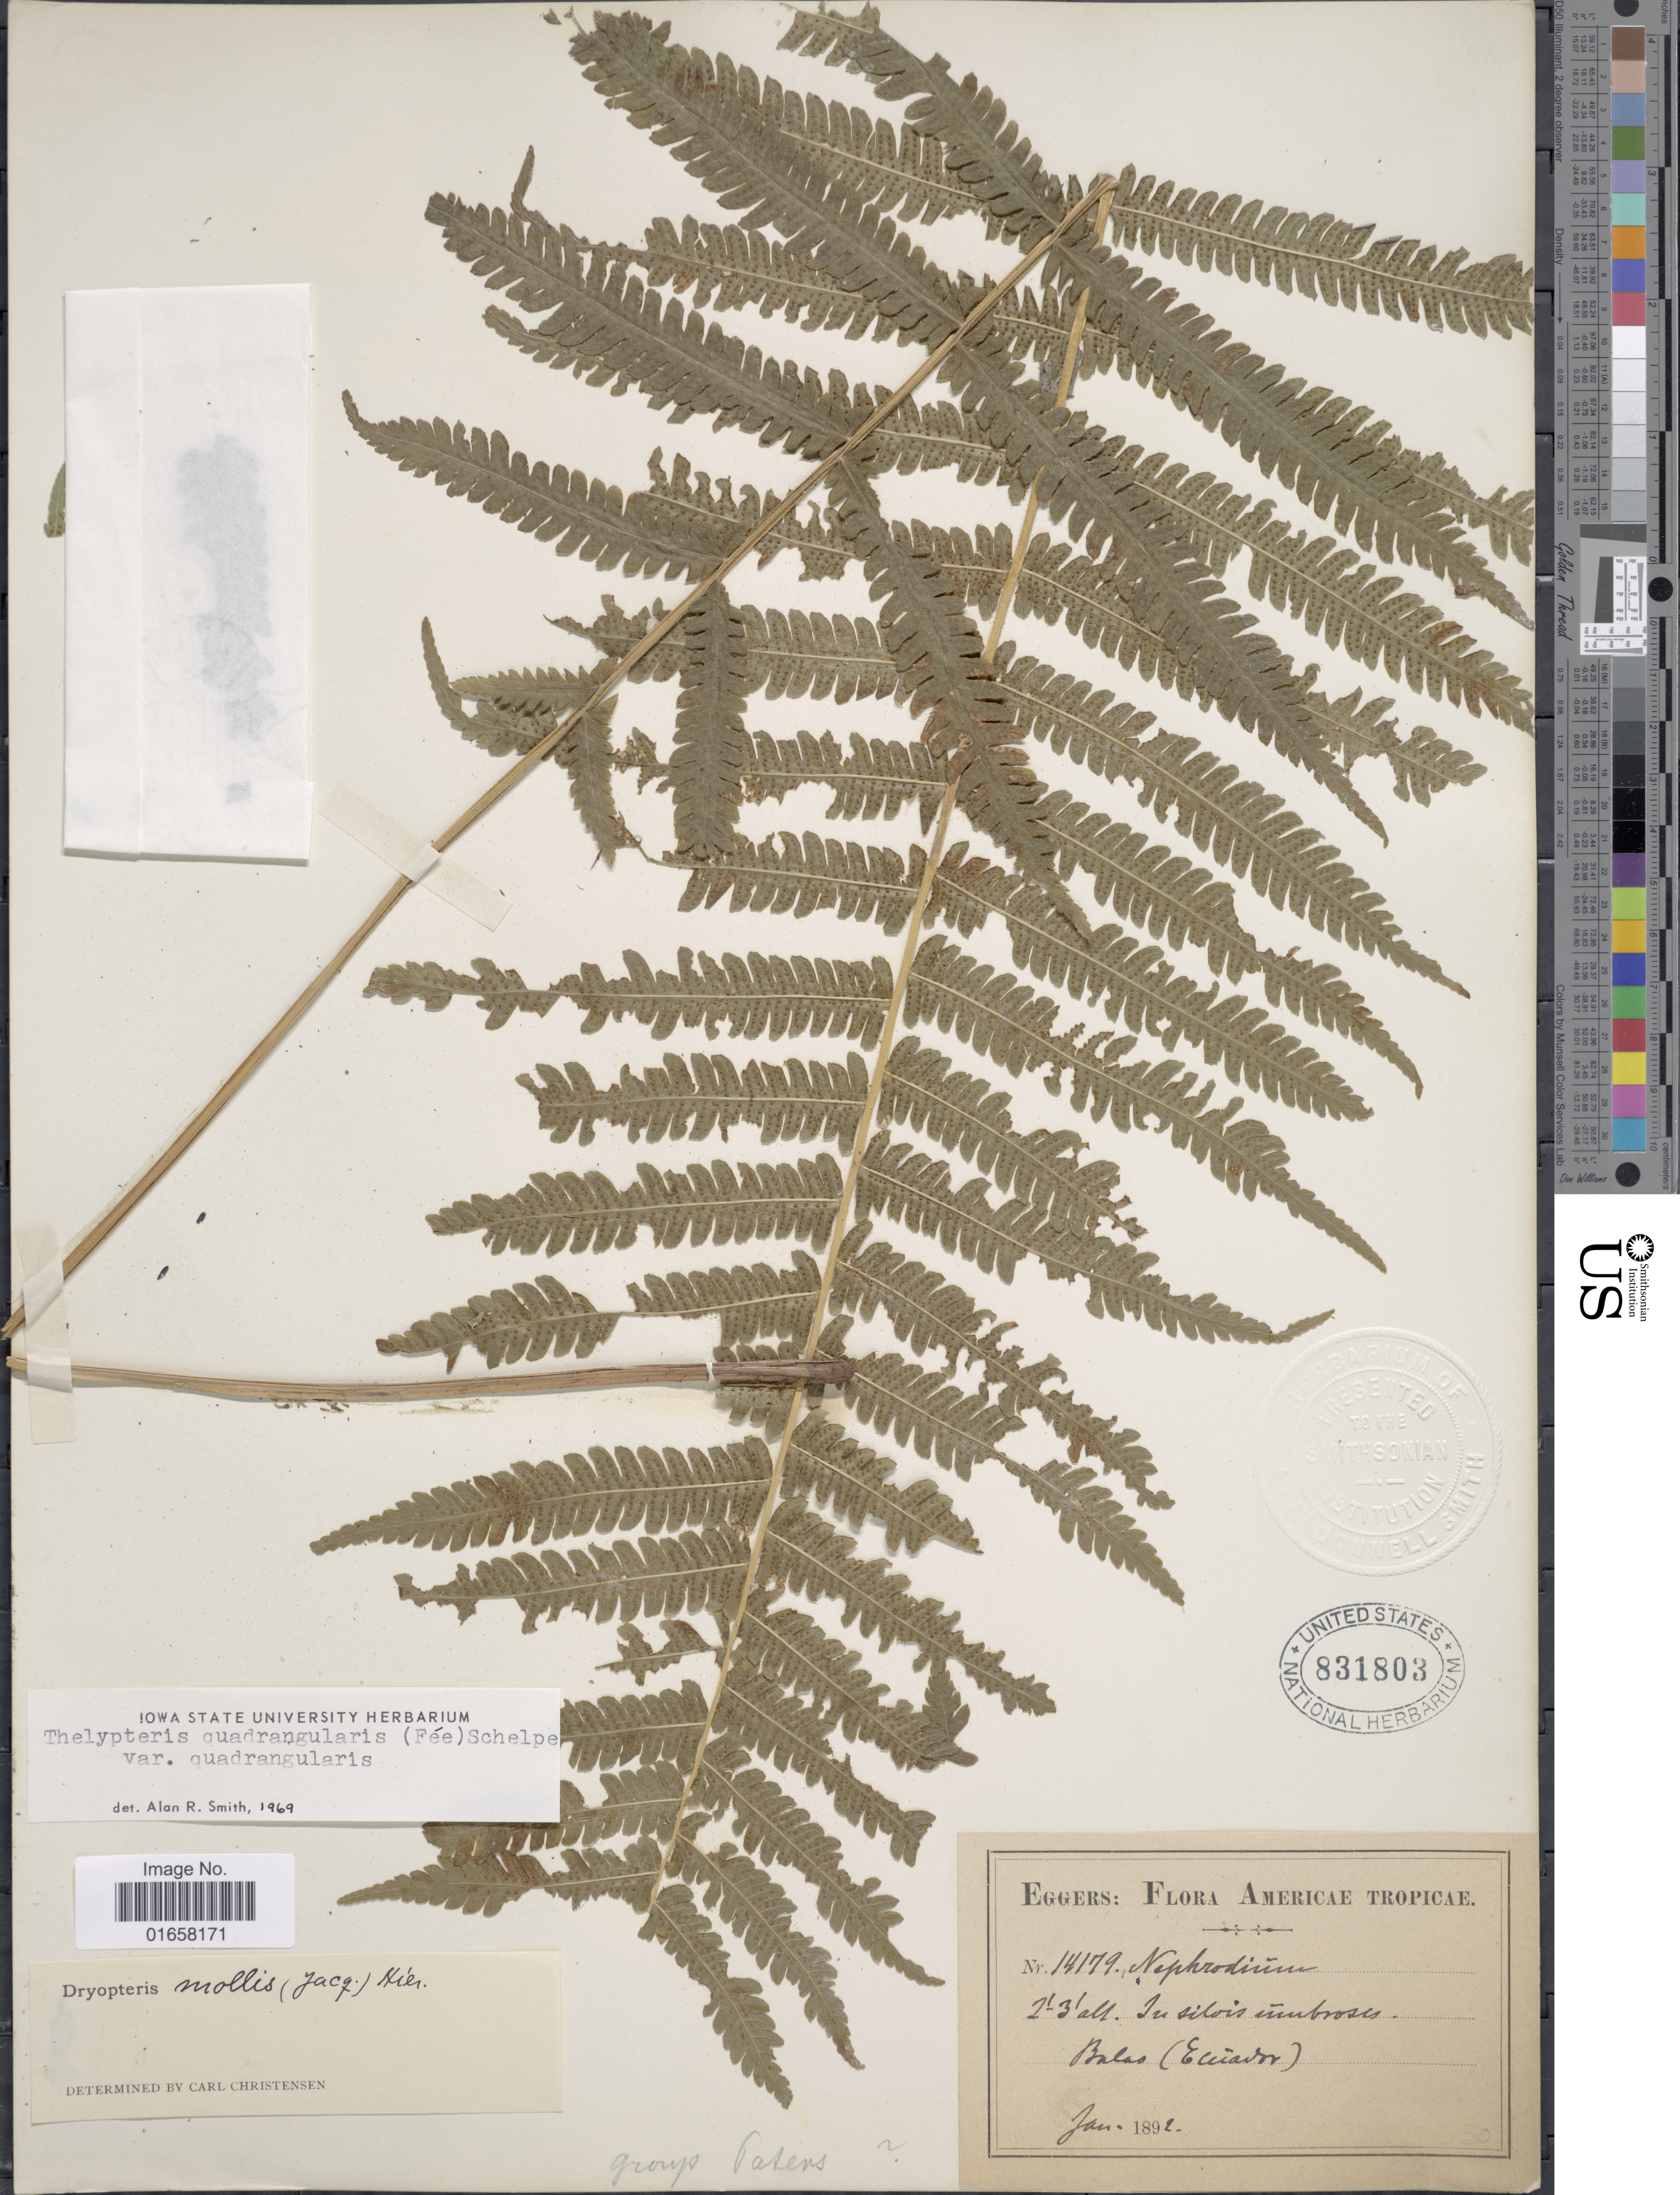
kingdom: Plantae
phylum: Tracheophyta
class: Polypodiopsida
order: Polypodiales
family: Thelypteridaceae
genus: Christella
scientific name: Christella hispidula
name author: (Decne.) Holttum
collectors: -. Eggers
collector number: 14179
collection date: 1892-01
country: Ecuador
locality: Balao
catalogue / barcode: US 831803